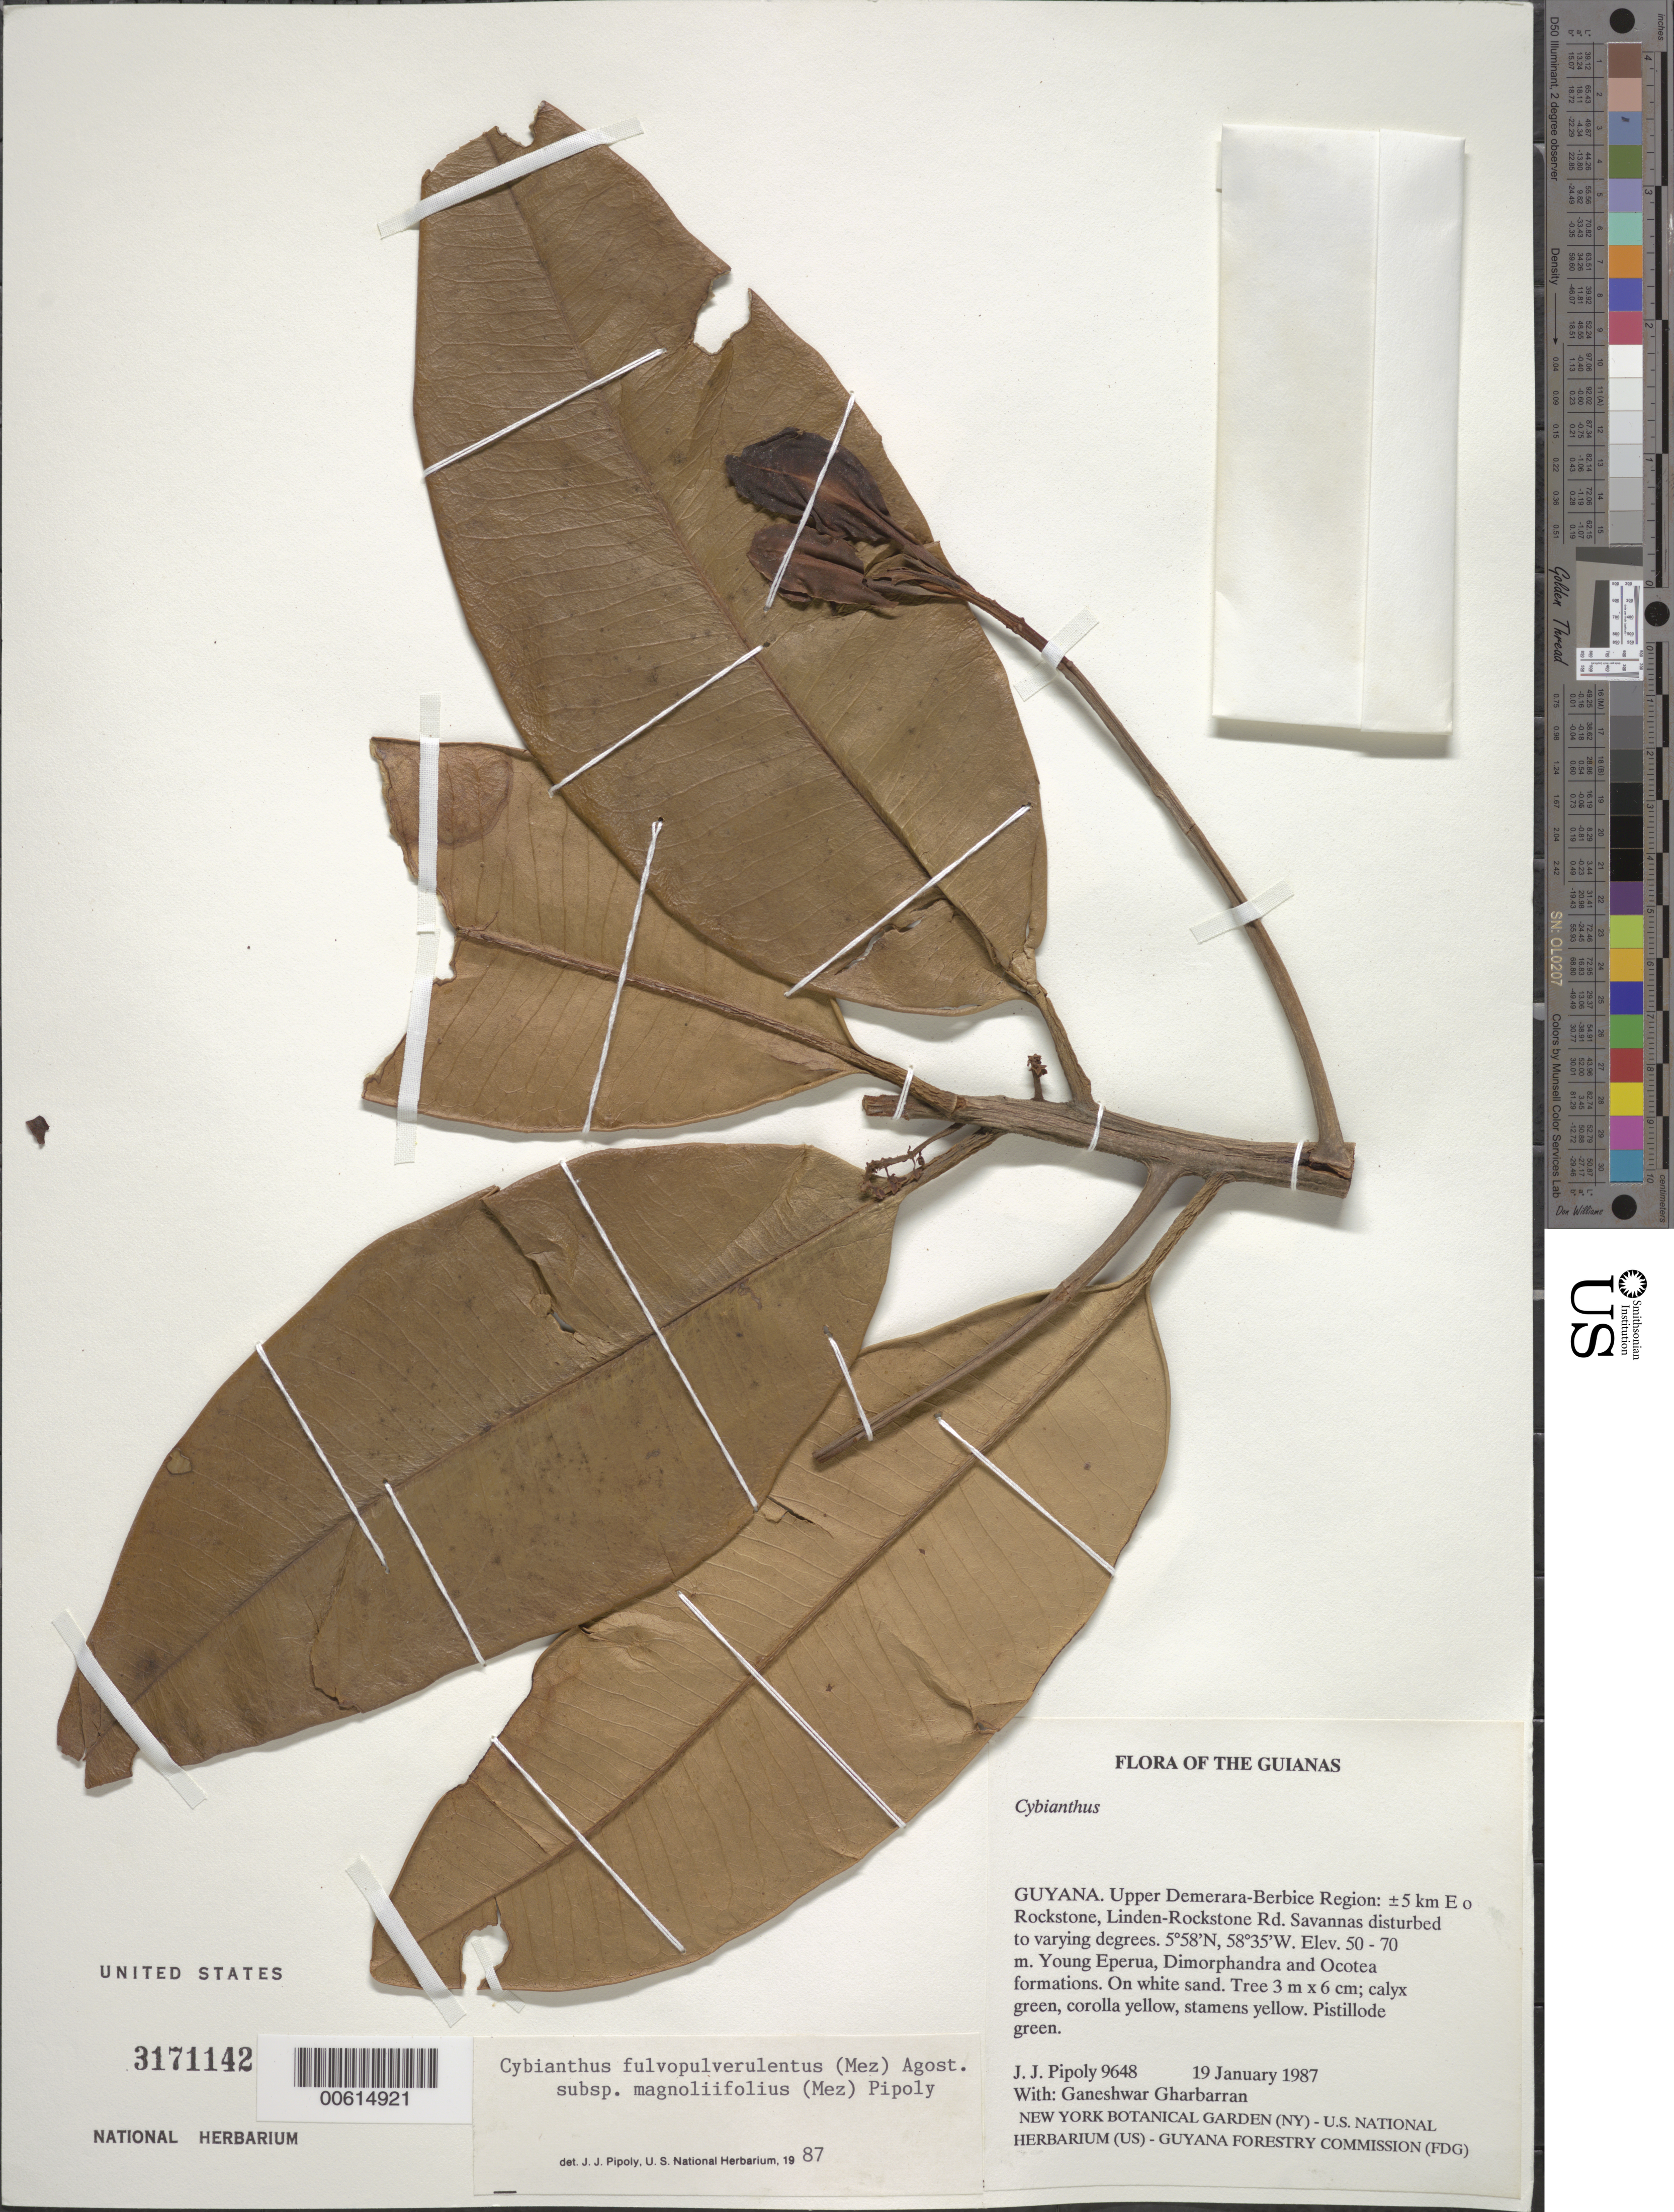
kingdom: Plantae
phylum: Tracheophyta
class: Magnoliopsida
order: Ericales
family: Primulaceae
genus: Cybianthus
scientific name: Cybianthus fulvopulverulentus subsp. magnoliifolius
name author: (Mez) Pipoly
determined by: Pipoly, J. J., III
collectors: J. J. Pipoly & G. Gharbarran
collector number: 9648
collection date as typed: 19 January 1987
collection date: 1987-01-19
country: Guyana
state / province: U. Demerara-Berbice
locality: ±5 km E of Rockstone, Linden-Rockstone Rd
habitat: Savannas disturbed to varying degrees. Young Eperua, Dimorphandra and Ocotea formations. On white sand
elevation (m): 50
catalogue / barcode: US 3171142